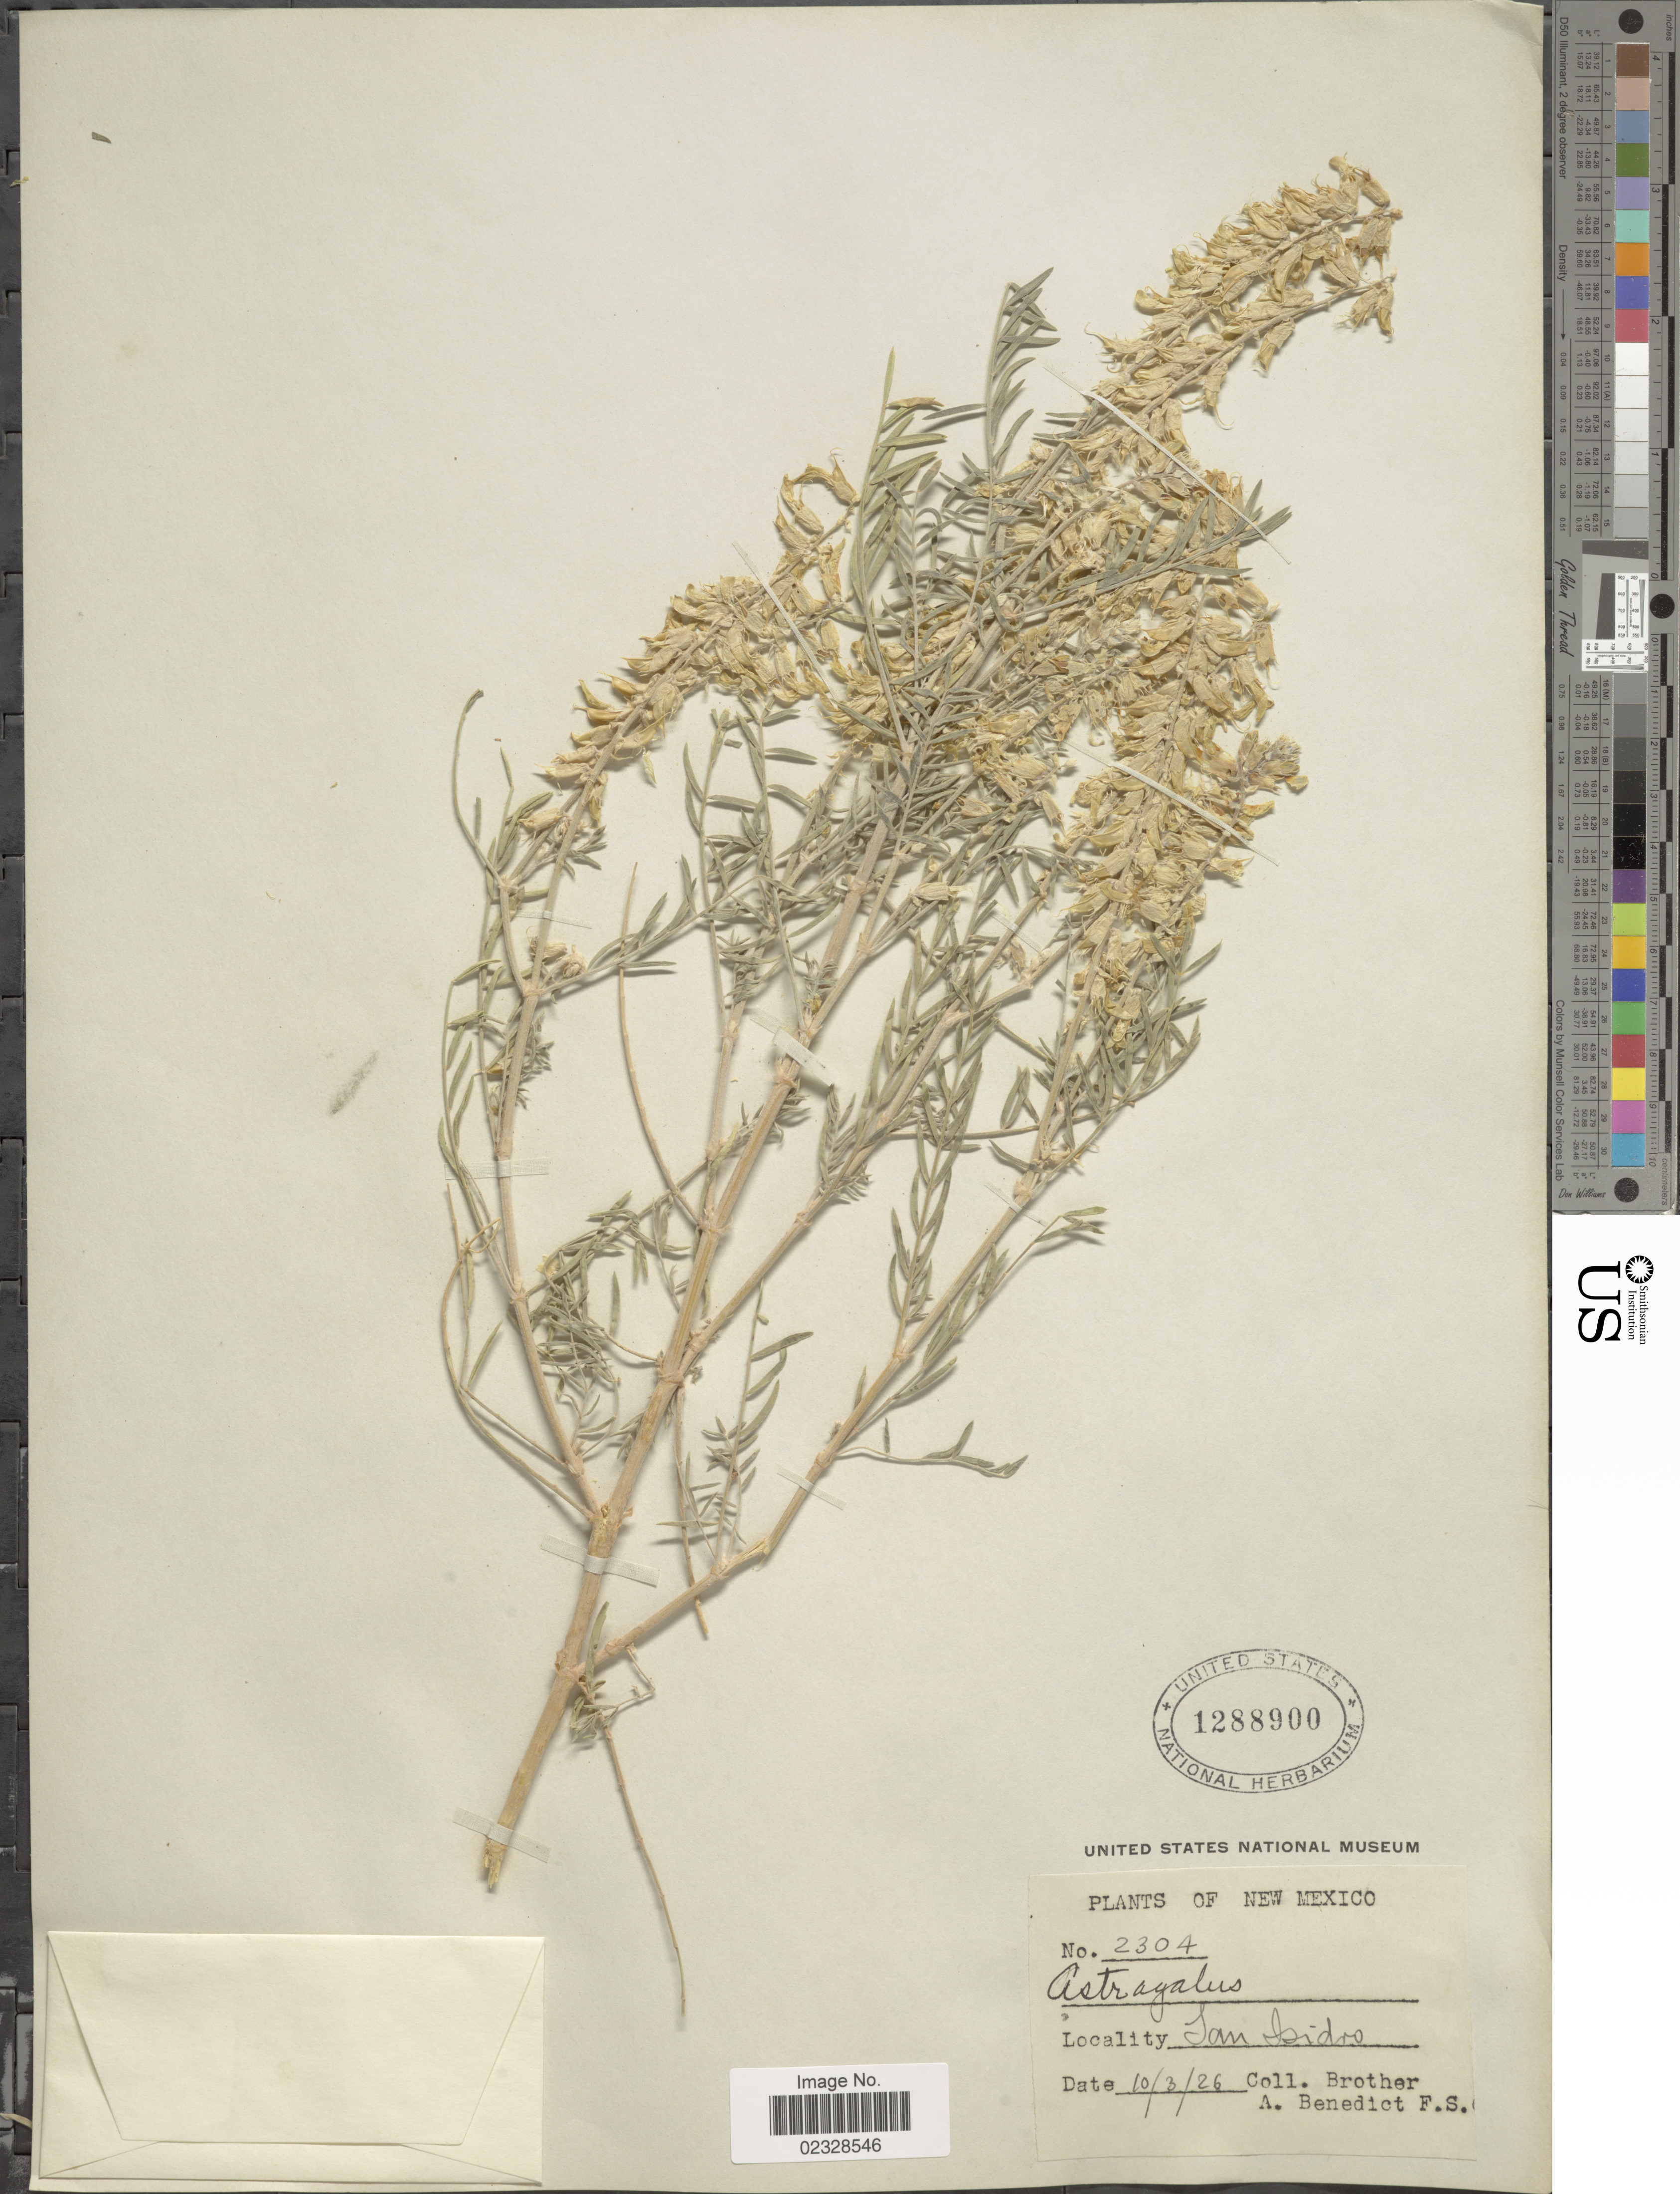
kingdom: Plantae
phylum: Tracheophyta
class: Magnoliopsida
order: Fabales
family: Fabaceae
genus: Astragalus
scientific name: Astragalus albulus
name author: Wooton & Standl.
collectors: Bro. A. Benedict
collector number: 2304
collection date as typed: Transcribed d/m/y: 3/10/26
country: United States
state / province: New Mexico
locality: San Isidro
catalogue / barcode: US 1288900